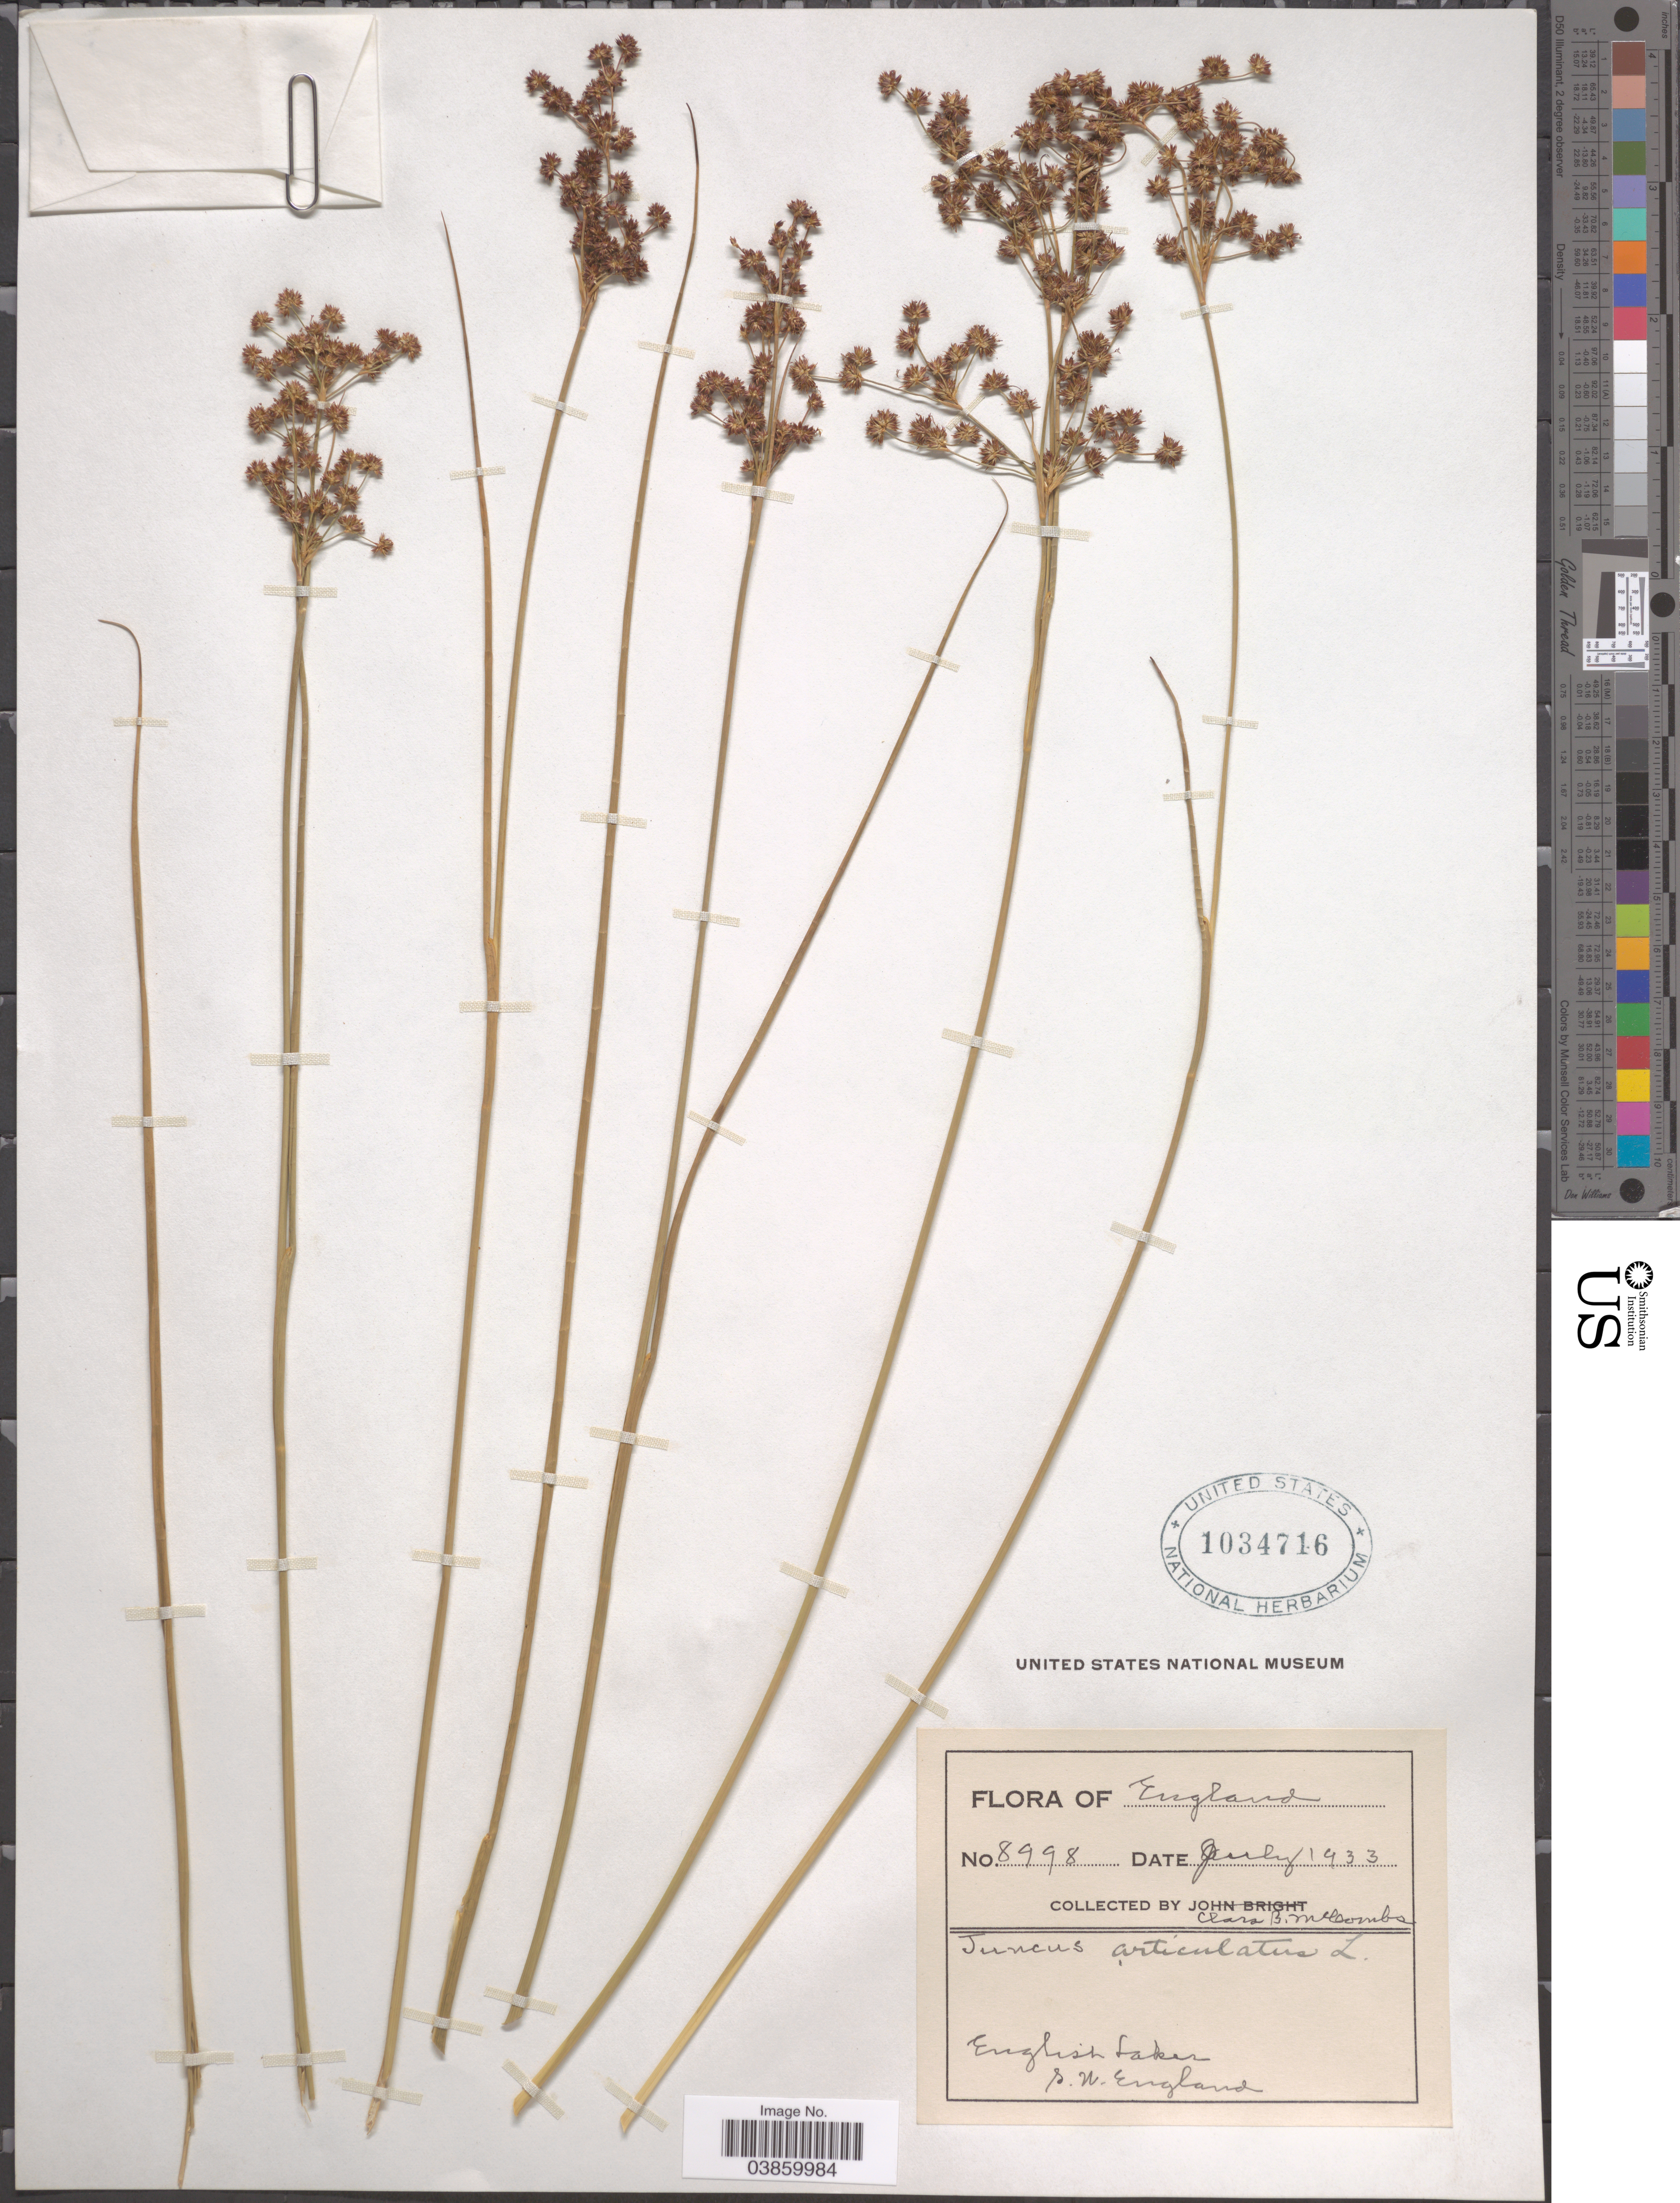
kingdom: Plantae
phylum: Tracheophyta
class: Liliopsida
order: Poales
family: Juncaceae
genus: Juncus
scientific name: Juncus articulatus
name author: L.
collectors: C. McCombs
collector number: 8998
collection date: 1933-07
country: United Kingdom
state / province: England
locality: English Lakes. S.W. England.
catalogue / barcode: US 1034716